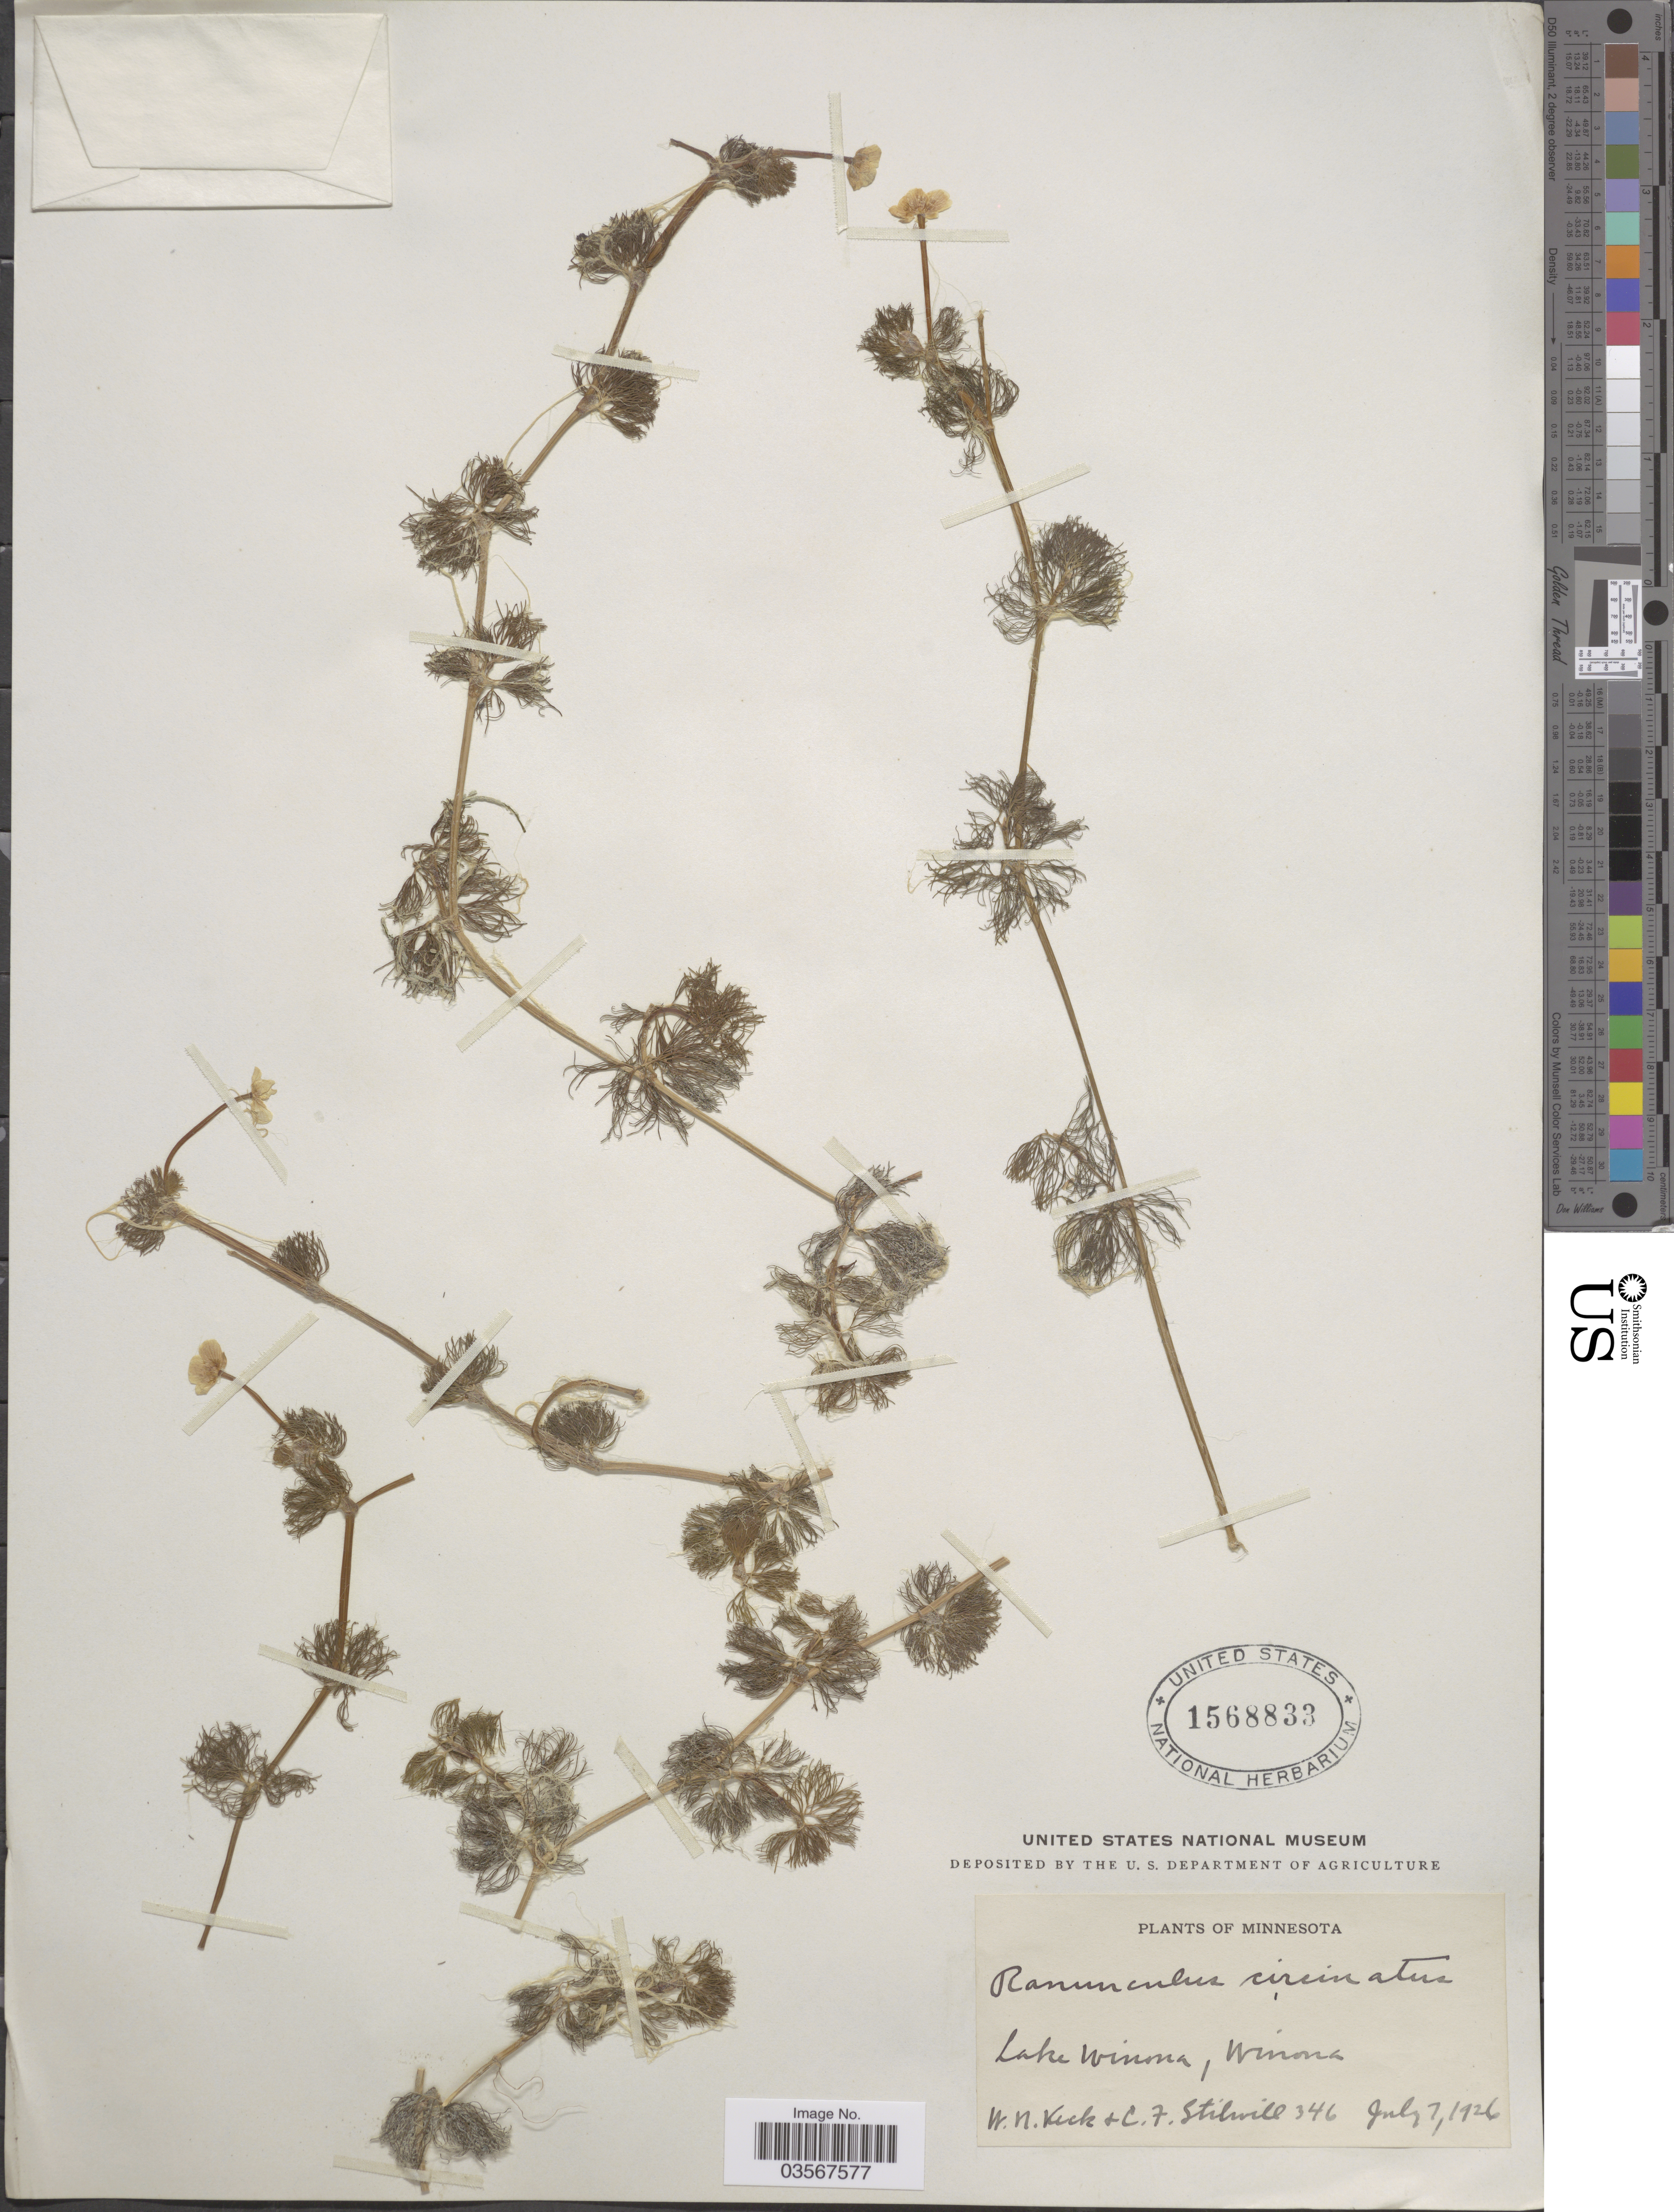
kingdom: Plantae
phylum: Tracheophyta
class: Magnoliopsida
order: Ranunculales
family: Ranunculaceae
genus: Ranunculus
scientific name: Ranunculus longirostris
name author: Godr.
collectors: W. Keck & C. Stilwill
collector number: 346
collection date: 1926-07-07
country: United States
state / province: Minnesota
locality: Lake Winona, Winona.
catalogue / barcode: US 1568833